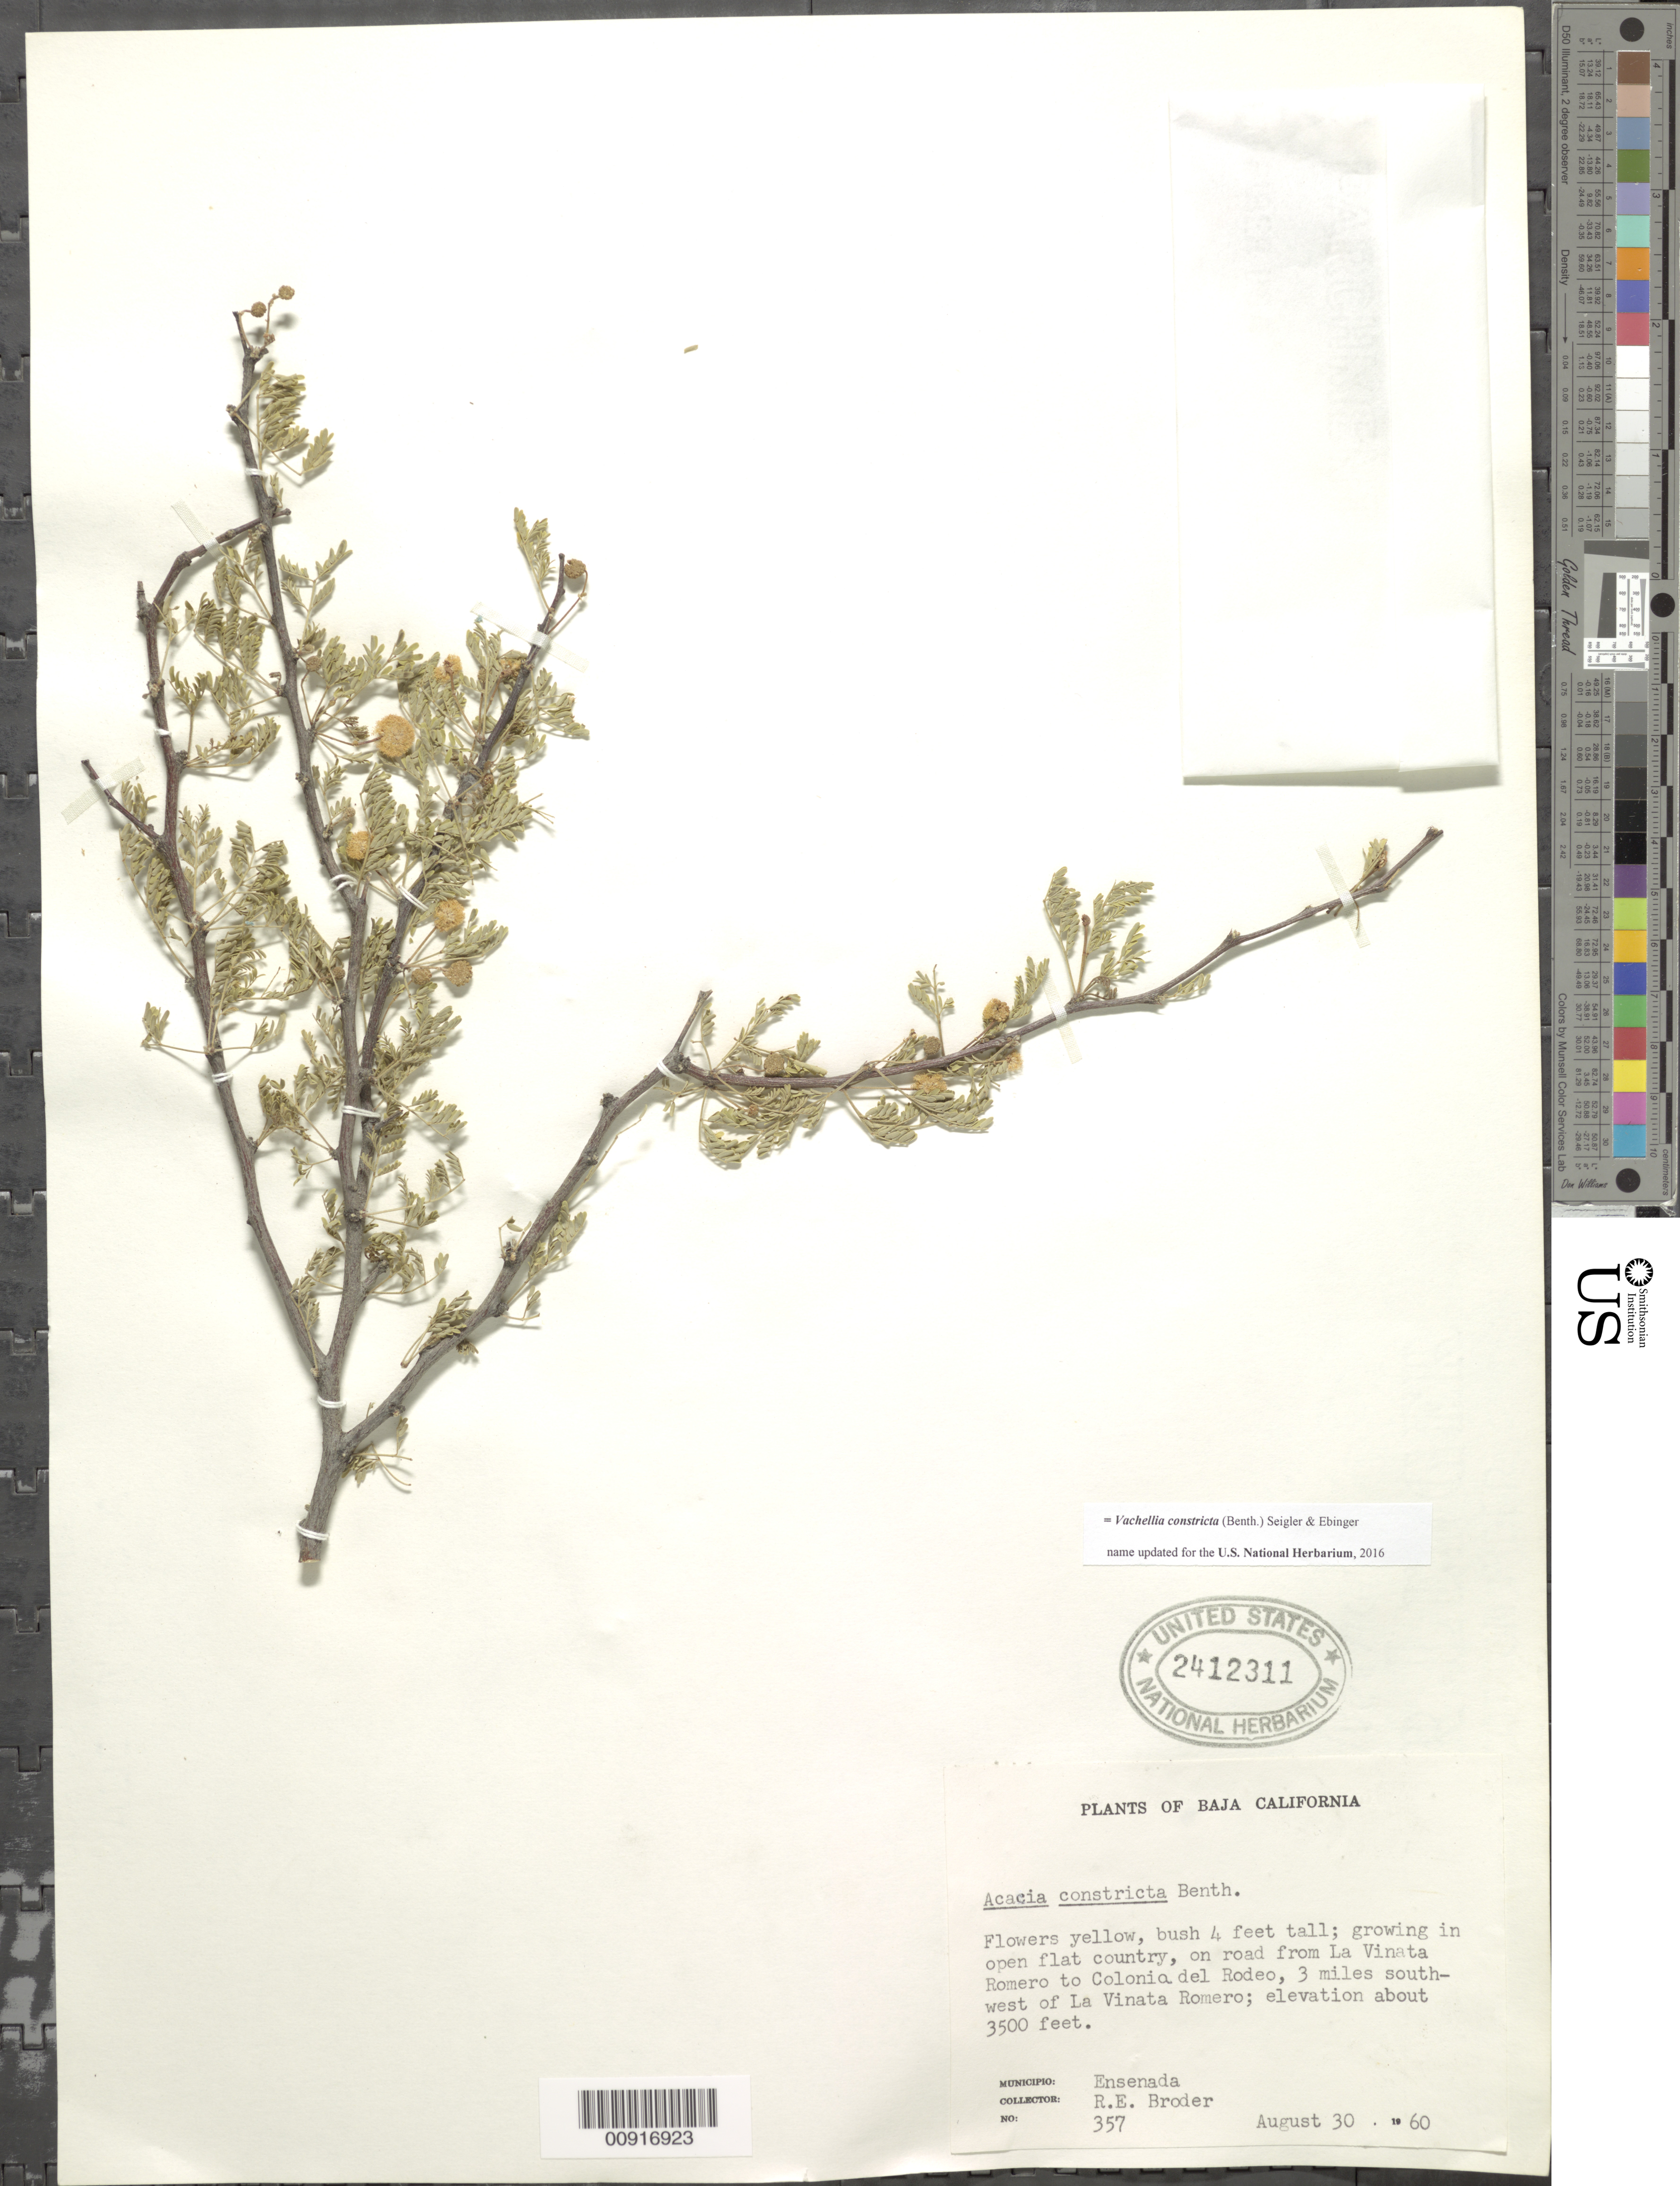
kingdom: Plantae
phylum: Tracheophyta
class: Magnoliopsida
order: Fabales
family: Fabaceae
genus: Vachellia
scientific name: Vachellia constricta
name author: (Benth.) Seigler & Ebinger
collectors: R. Broder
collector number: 357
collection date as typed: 30 Aug 1960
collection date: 1960-08-30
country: Mexico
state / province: Baja California Norte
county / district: Ensenada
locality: On road from La Vinata Romero to Colonia del Rodeo, 3 miles southwest of La Vinata Romero.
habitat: Growing in open flat country.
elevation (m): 1067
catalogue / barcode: US 2412311